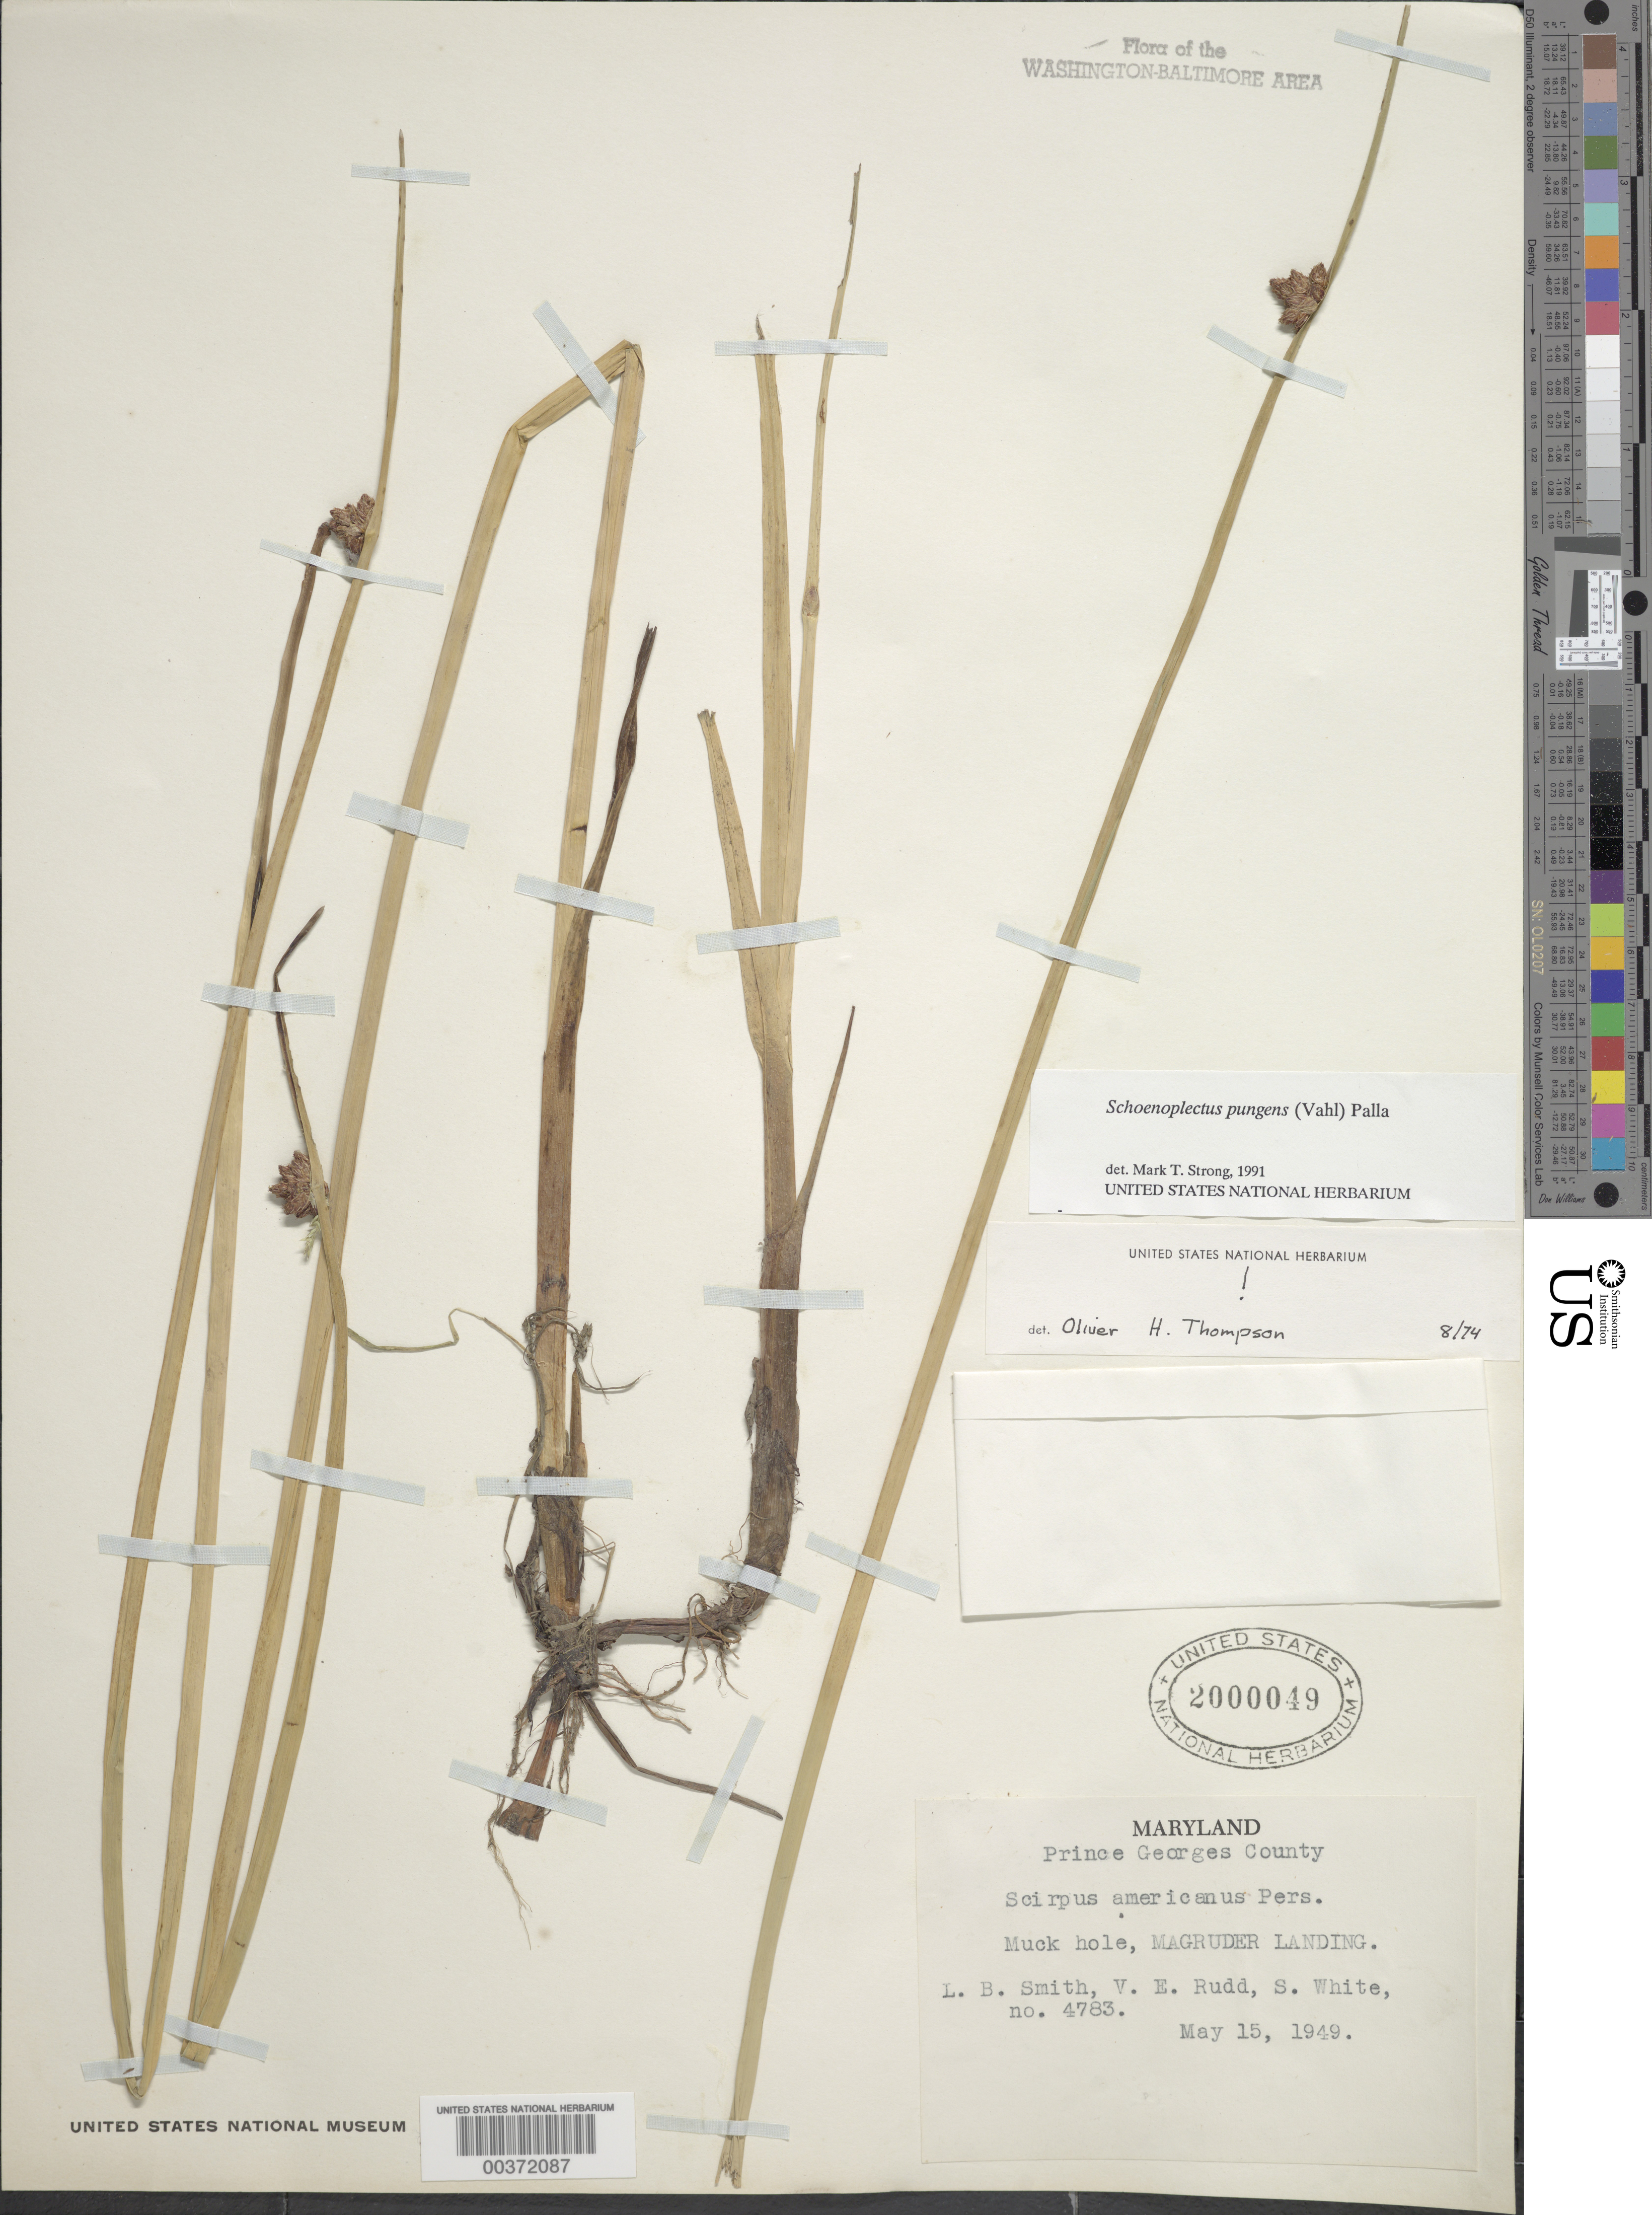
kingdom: Plantae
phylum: Tracheophyta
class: Liliopsida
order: Poales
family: Cyperaceae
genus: Schoenoplectus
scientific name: Schoenoplectus americanus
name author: (Pers.) Volkart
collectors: L. Smith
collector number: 4783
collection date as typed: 15 May 1949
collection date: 1949-05-15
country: United States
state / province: Maryland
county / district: Prince George's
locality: Magruder Landing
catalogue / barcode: US 2000049